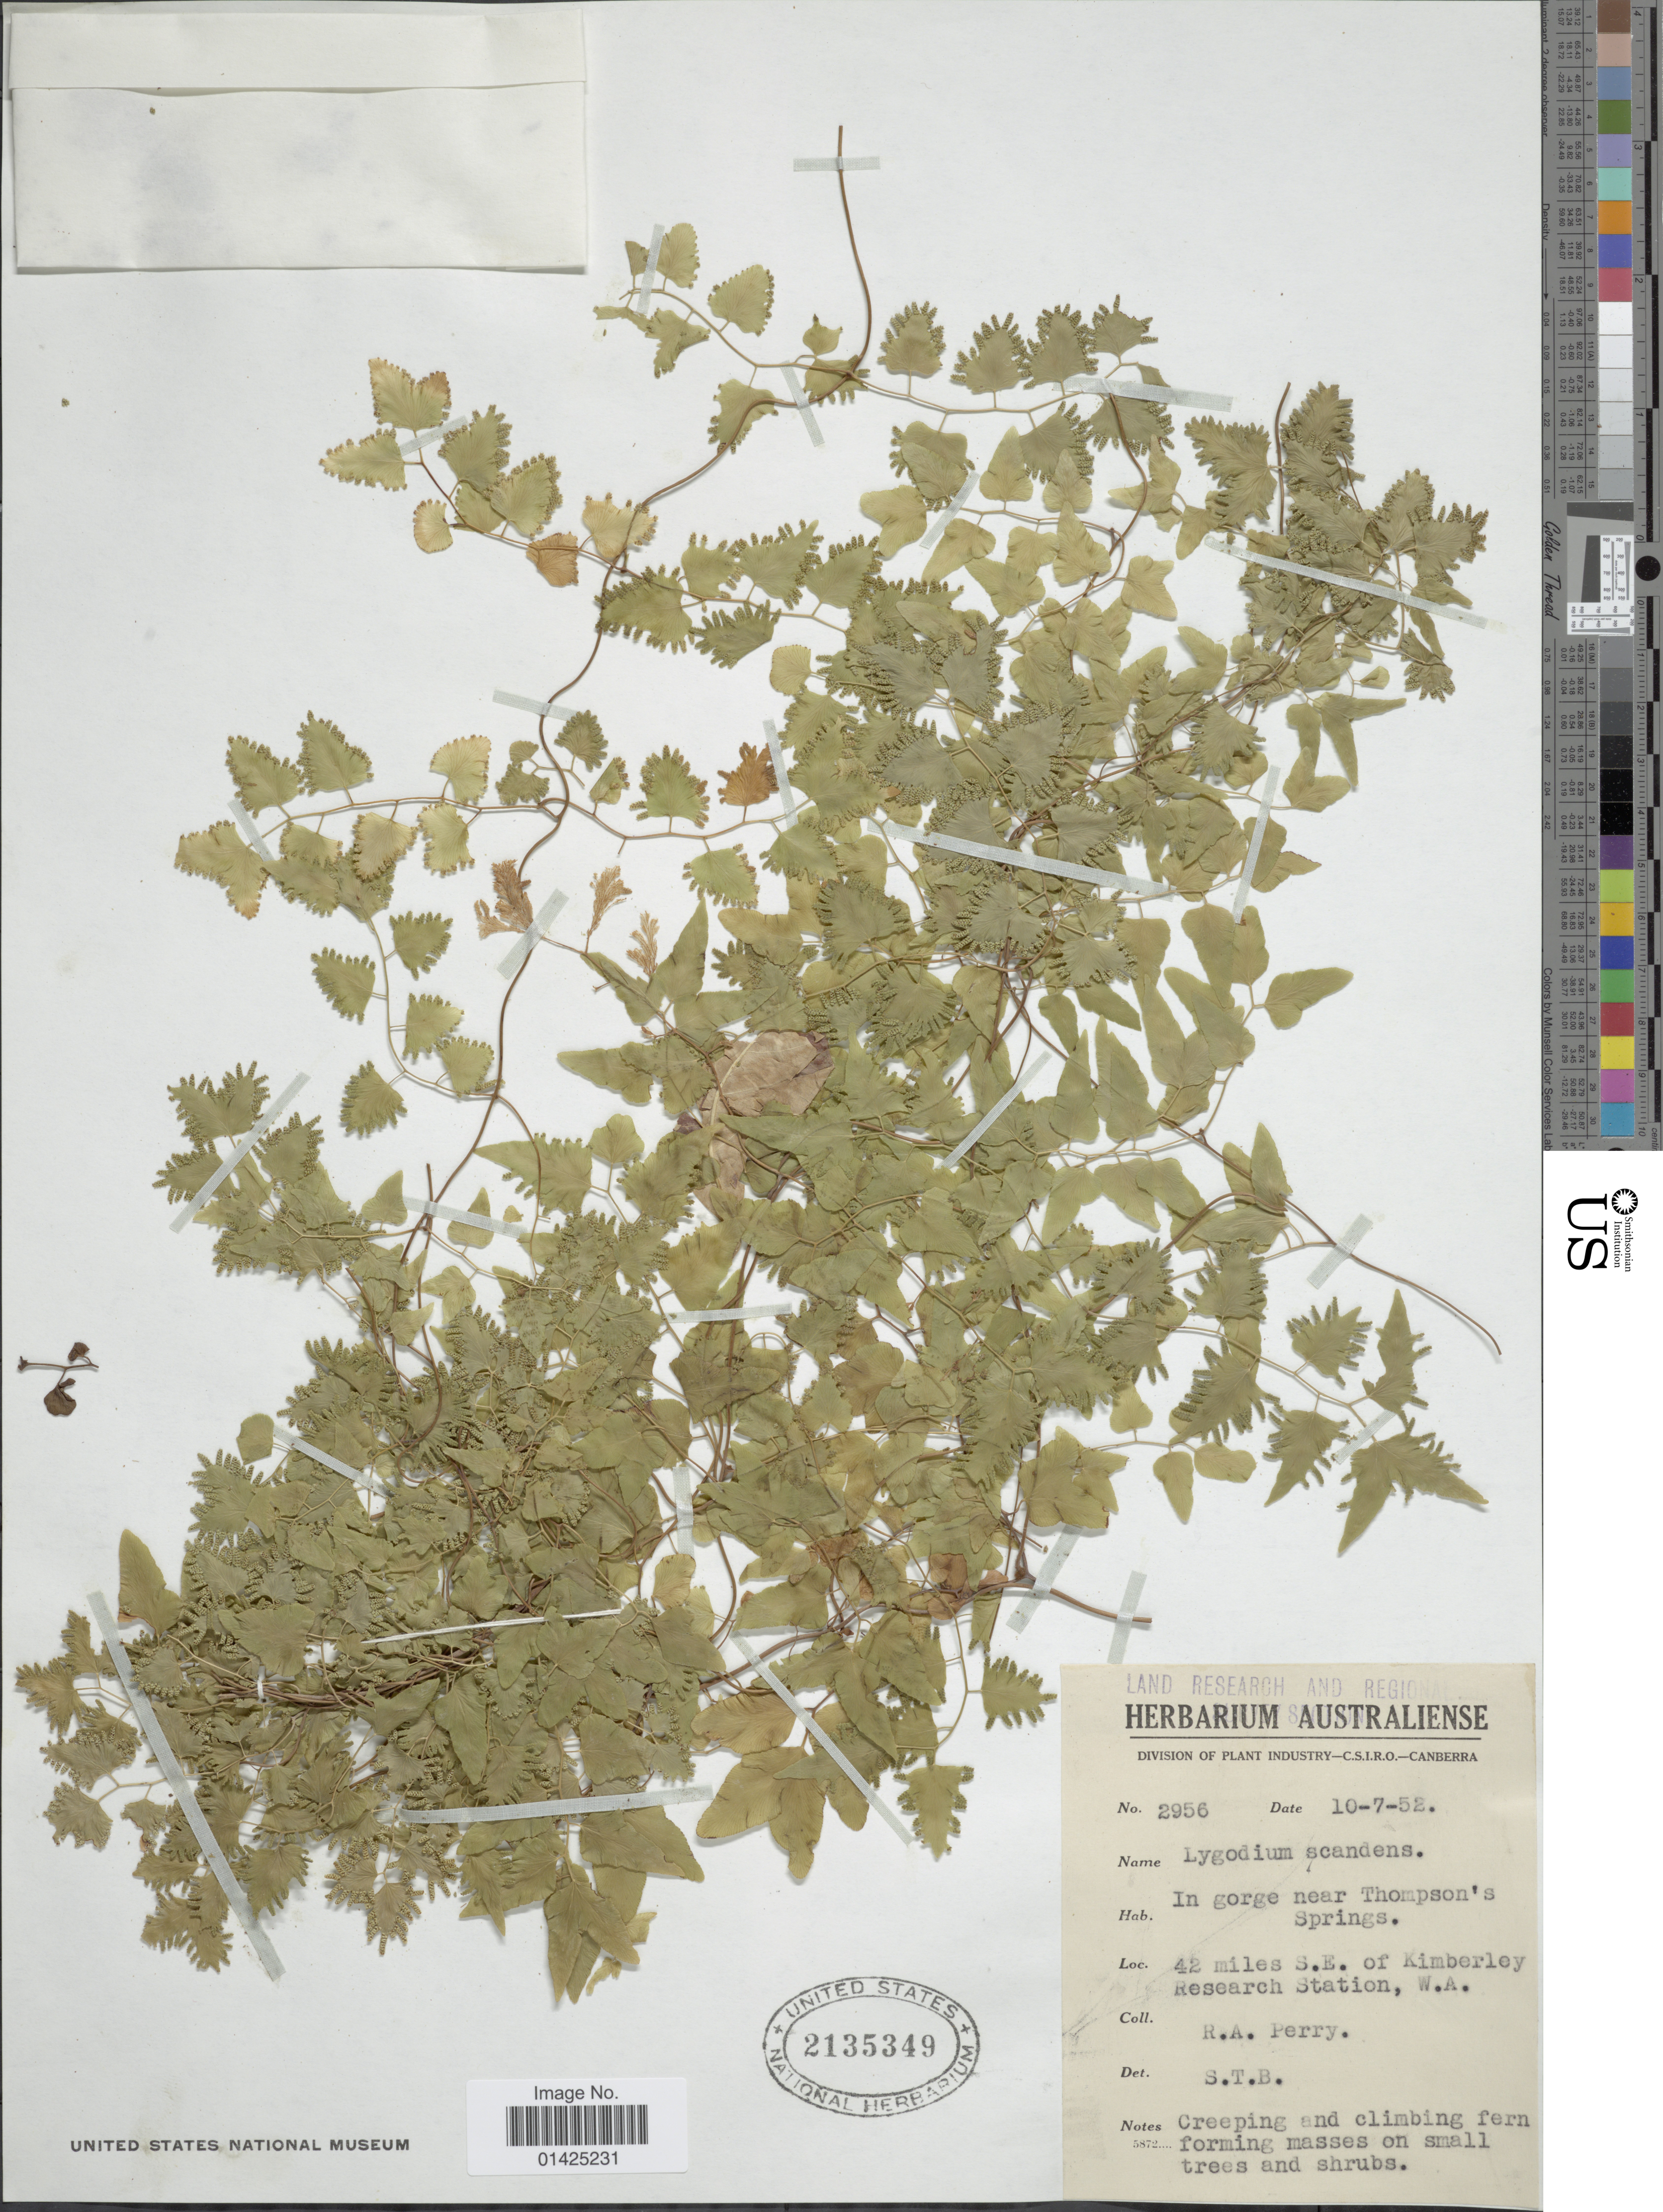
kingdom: Plantae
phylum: Tracheophyta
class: Polypodiopsida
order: Schizaeales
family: Lygodiaceae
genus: Lygodium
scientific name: Lygodium microphyllum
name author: (Cav.) R. Br.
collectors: R. Perry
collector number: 2956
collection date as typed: Transcribed d/m/y: 10/7/52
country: Australia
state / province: Western Australia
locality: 42 miles S.E. of Kimberley Research Station, W.A.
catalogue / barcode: US 2135349